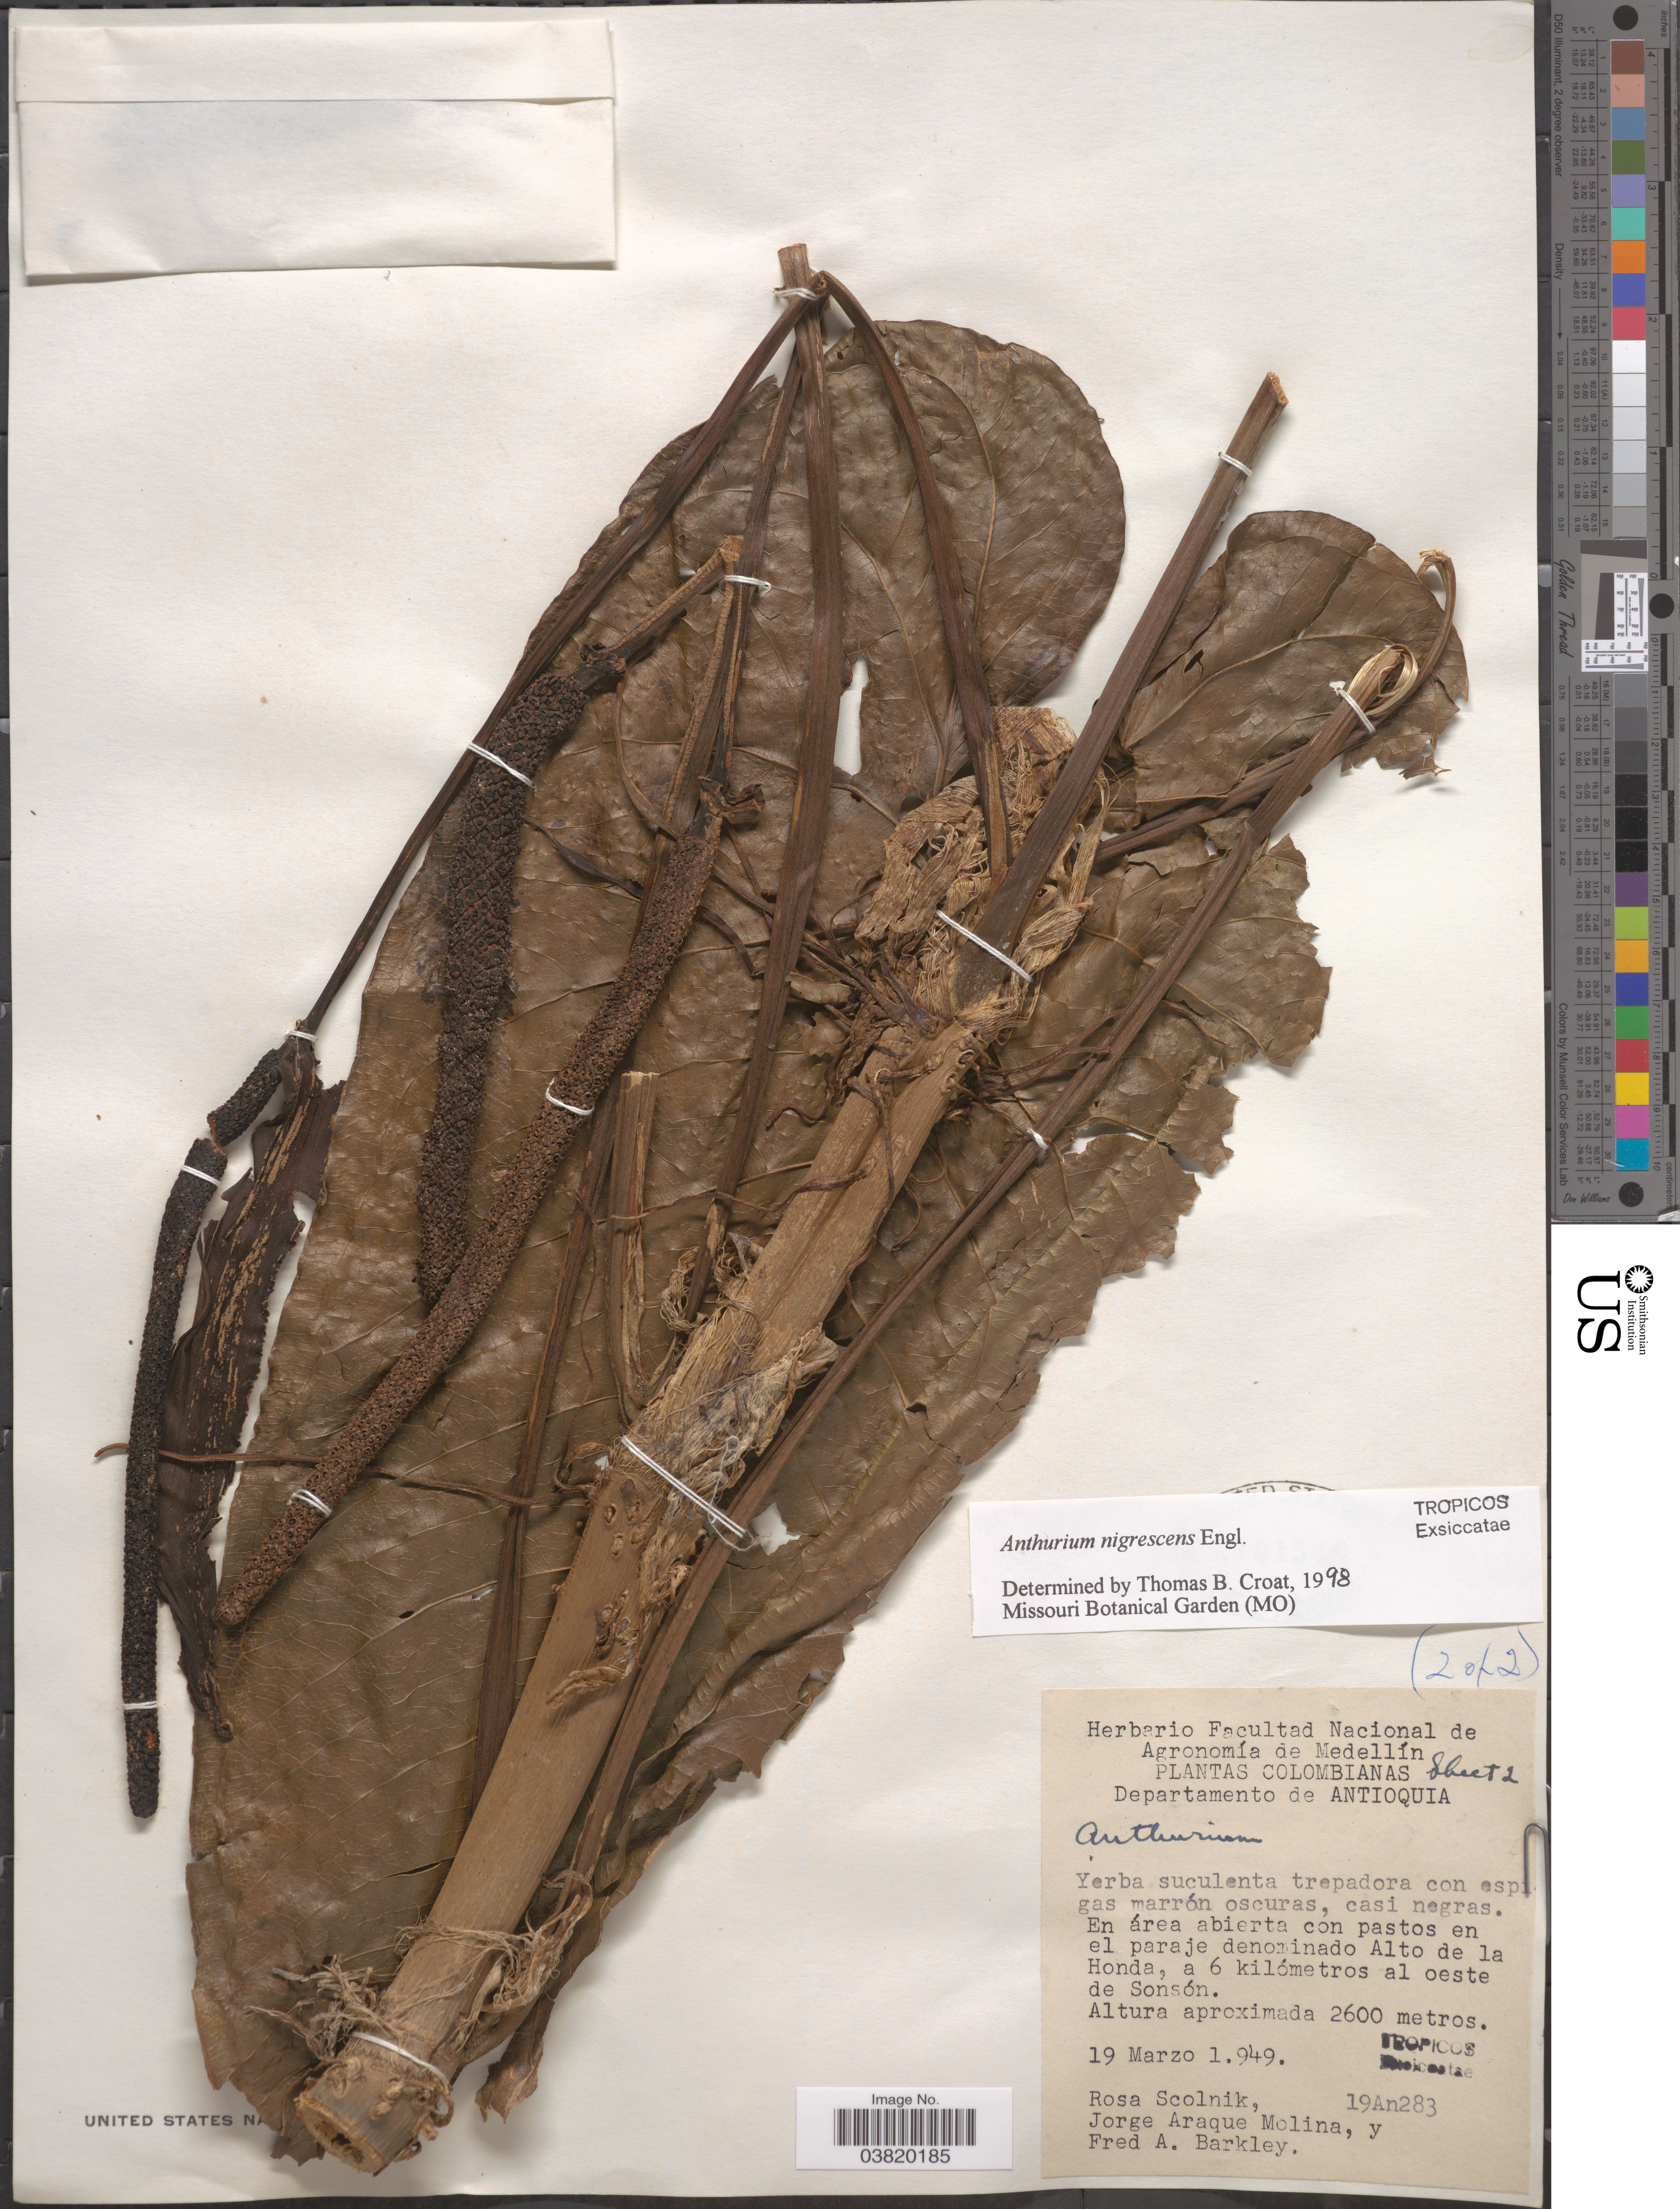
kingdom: Plantae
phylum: Tracheophyta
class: Liliopsida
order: Alismatales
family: Araceae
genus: Anthurium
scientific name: Anthurium nigrescens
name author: Engl.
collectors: R. Scolnik, J. Araque Molina & F. A. Barkley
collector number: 19An283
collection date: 1949-03-19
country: Colombia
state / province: Antioquia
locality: Departamento de Antioquia. En área abierta con pastos en el paraje denominado Alto de la Honda, a 6 kilómetros al oeste de Sonsón.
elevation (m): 2600